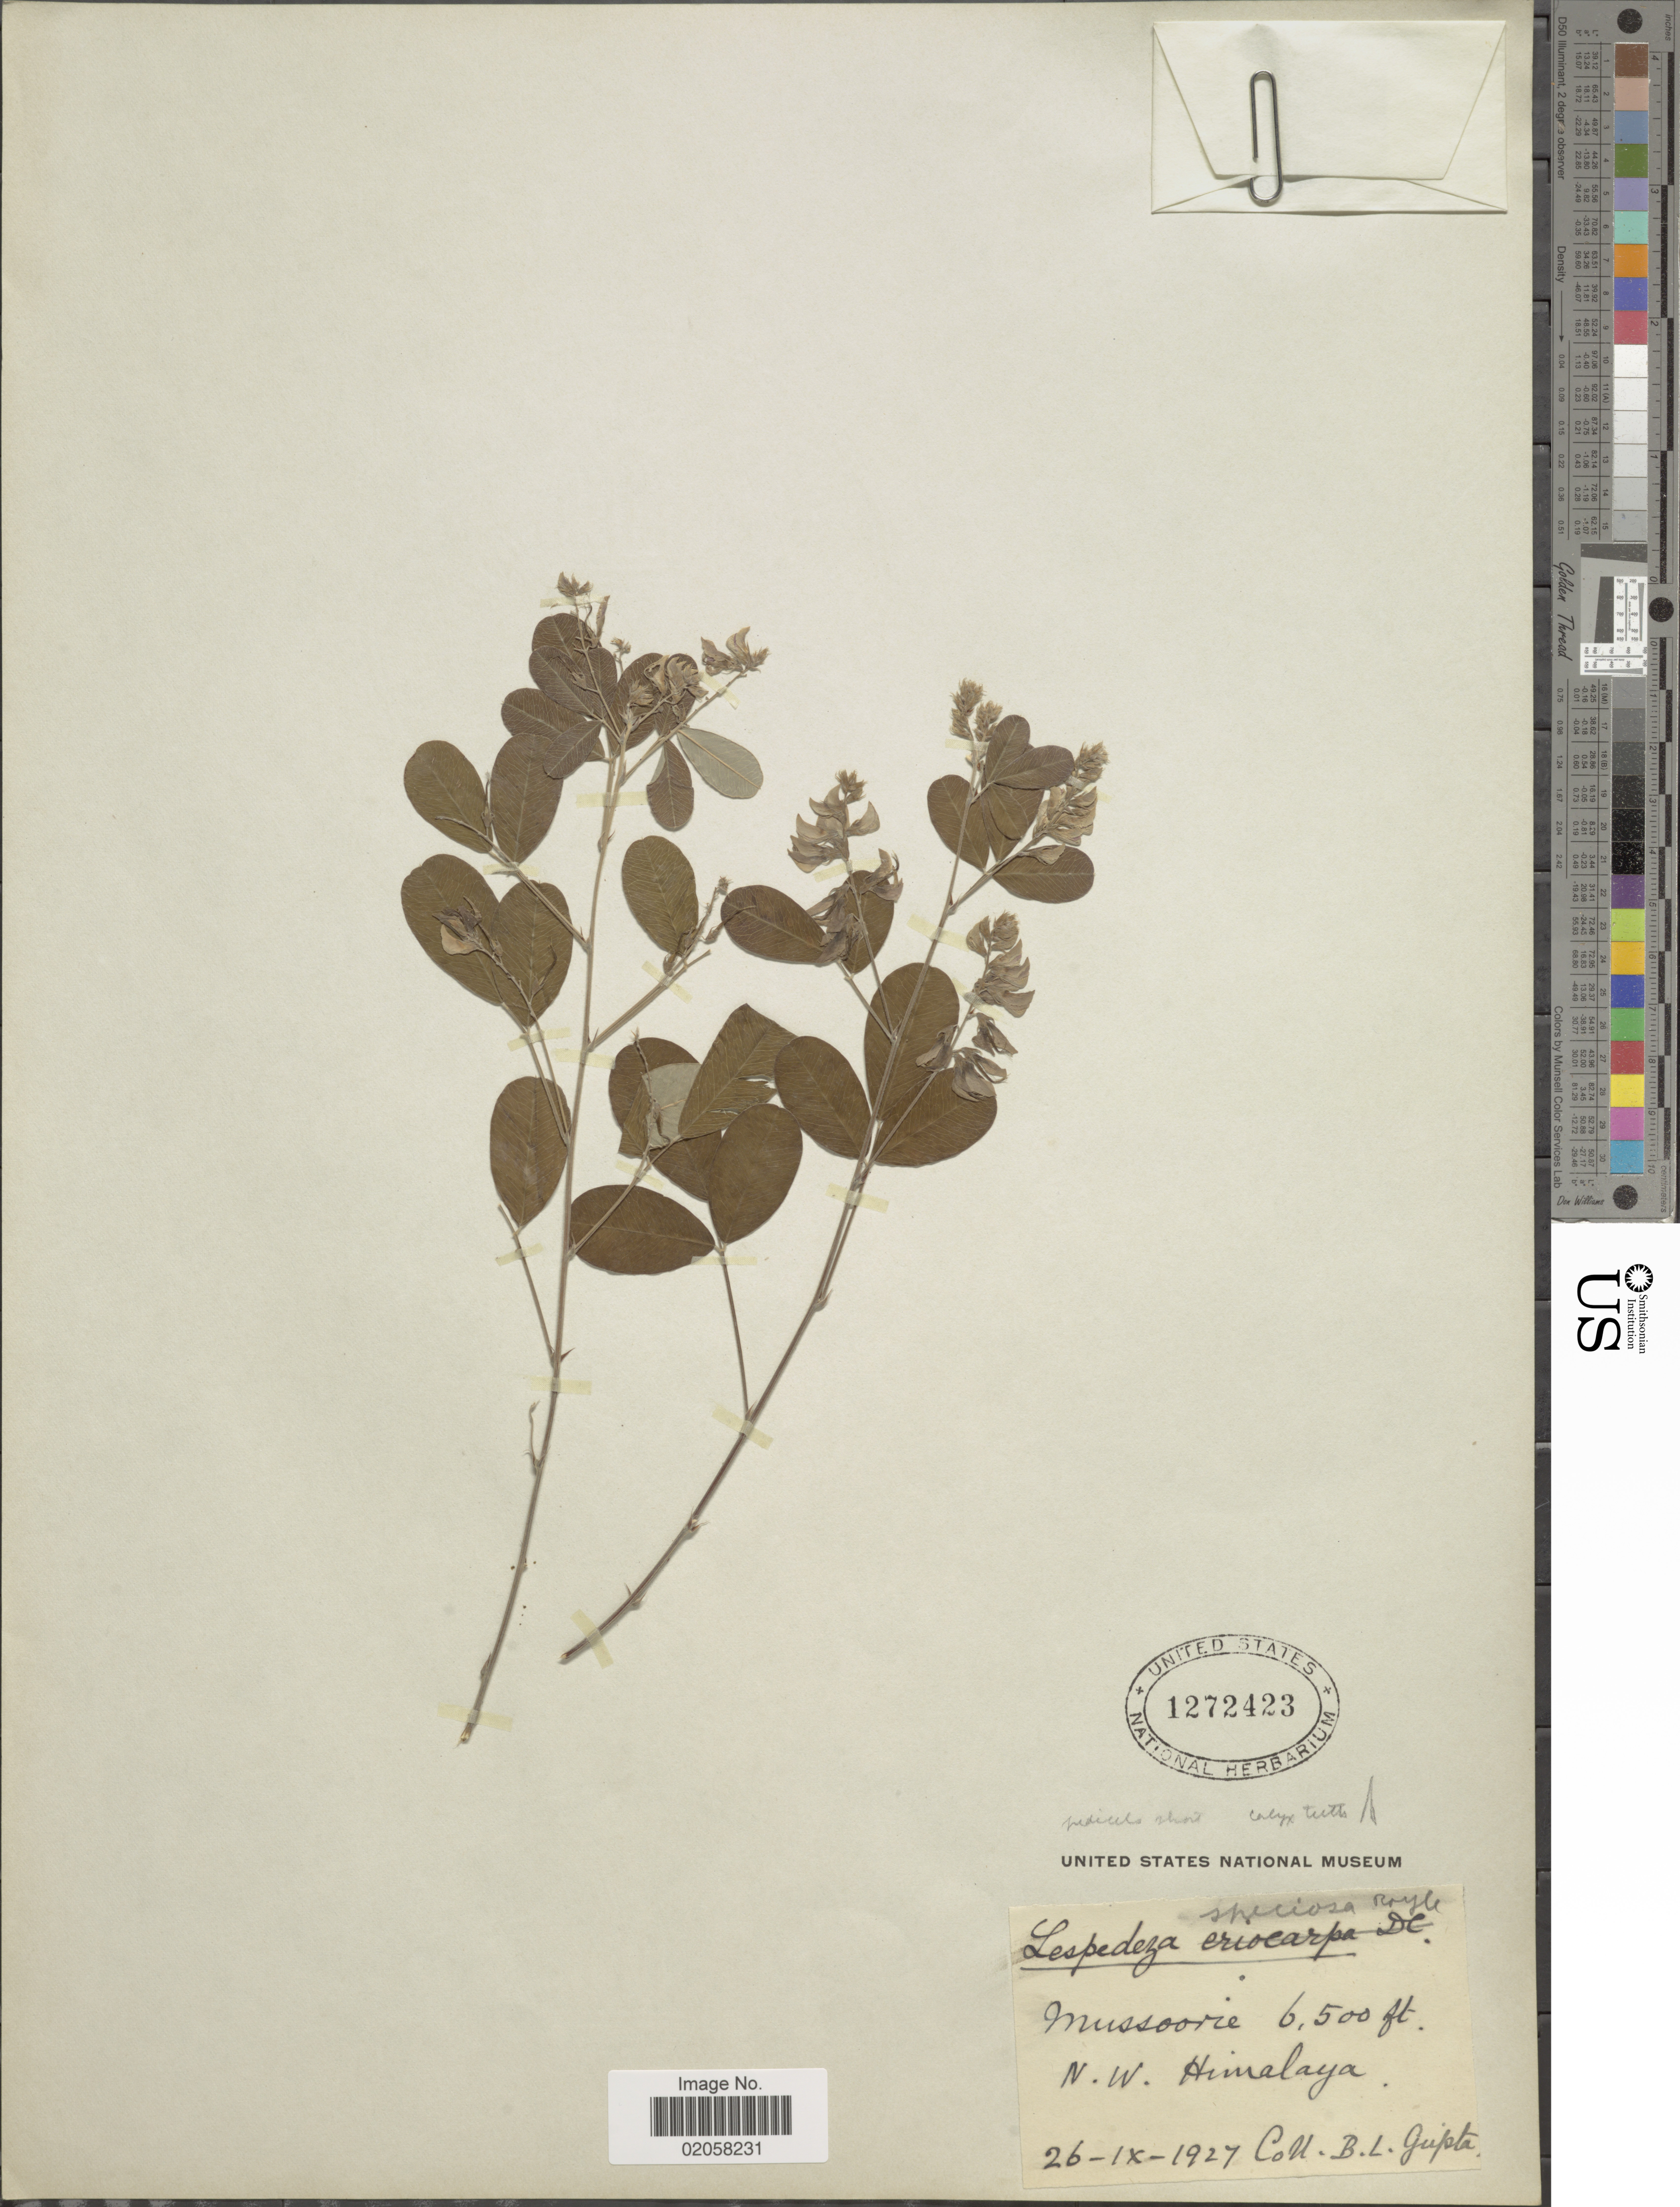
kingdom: Plantae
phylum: Tracheophyta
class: Magnoliopsida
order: Fabales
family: Fabaceae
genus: Campylotropis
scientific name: Campylotropis speciosa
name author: (Schindl.) Schindl.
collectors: B. L. Gupta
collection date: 1927-09-26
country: India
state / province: Uttarakhand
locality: Mussoorie, N.W. Himalaya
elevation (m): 1981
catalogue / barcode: US 1272423